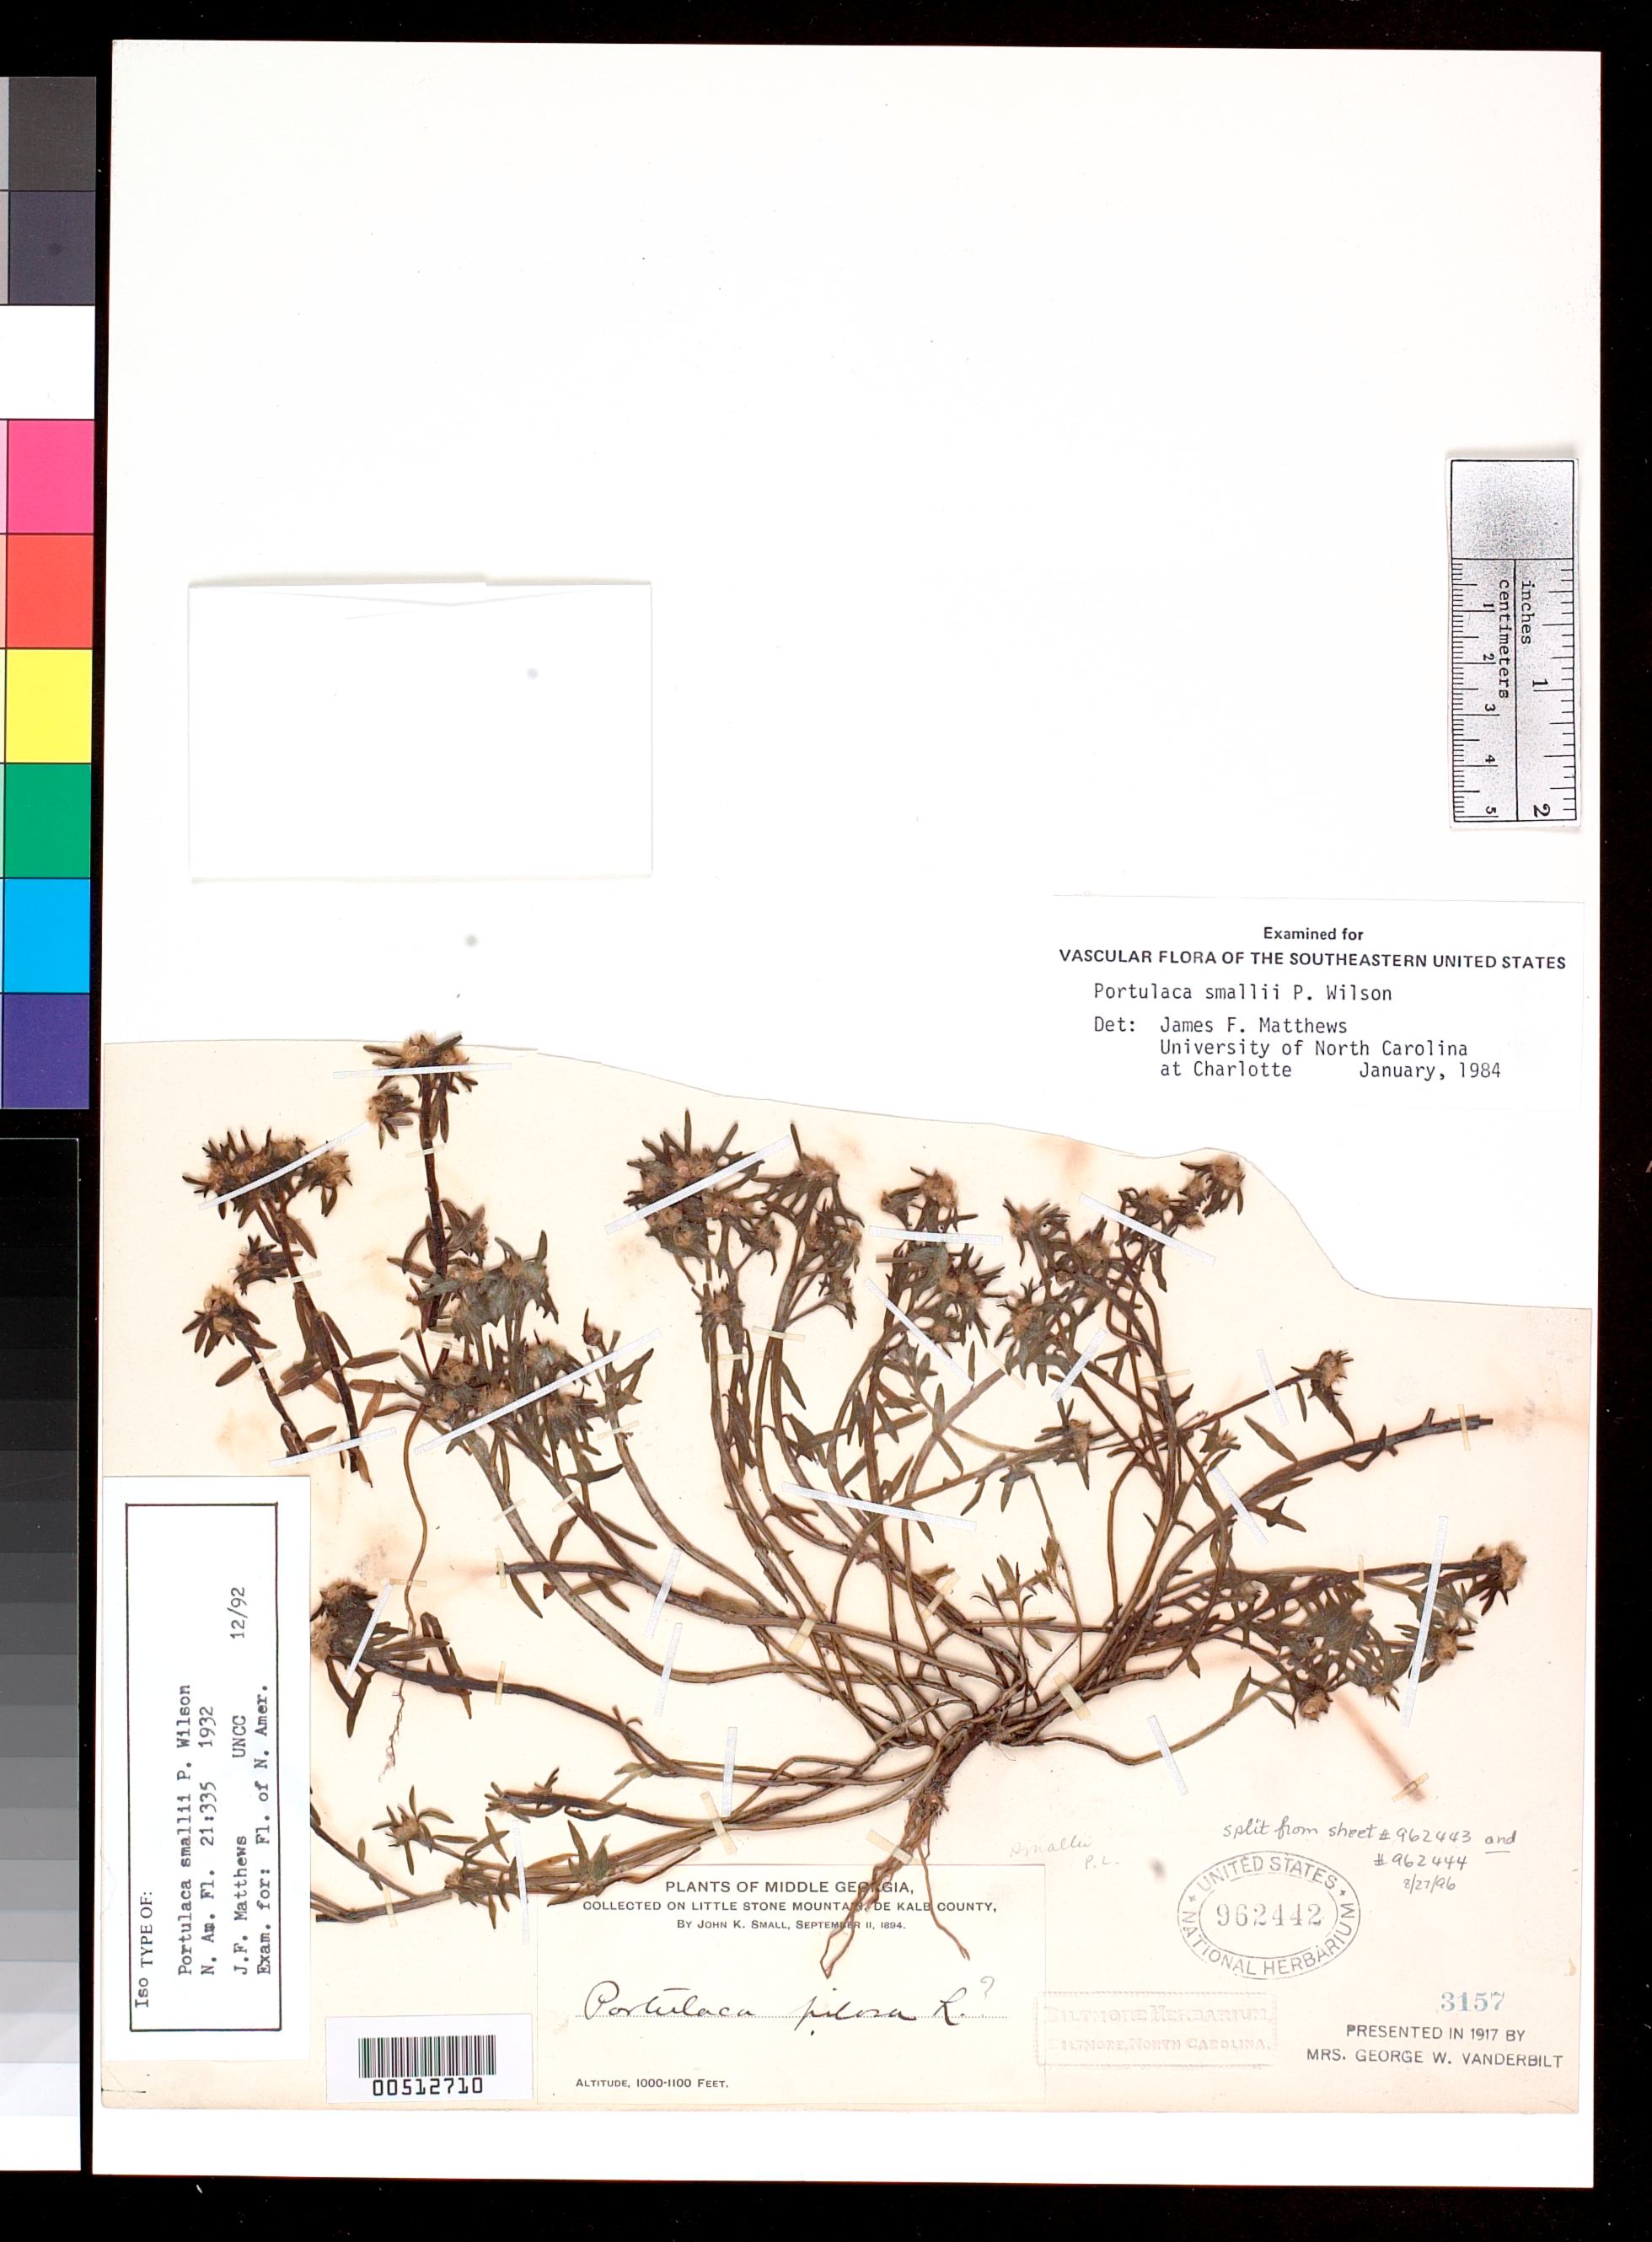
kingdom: Plantae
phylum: Tracheophyta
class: Magnoliopsida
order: Caryophyllales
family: Portulacaceae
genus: Portulaca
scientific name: Portulaca smallii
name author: P. Wilson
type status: Isotype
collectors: J. K. Small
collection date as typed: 11 Sep 1894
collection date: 1894-09-11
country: United States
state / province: Georgia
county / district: De Kalb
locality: Little Stone Mountain.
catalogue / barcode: US 962442